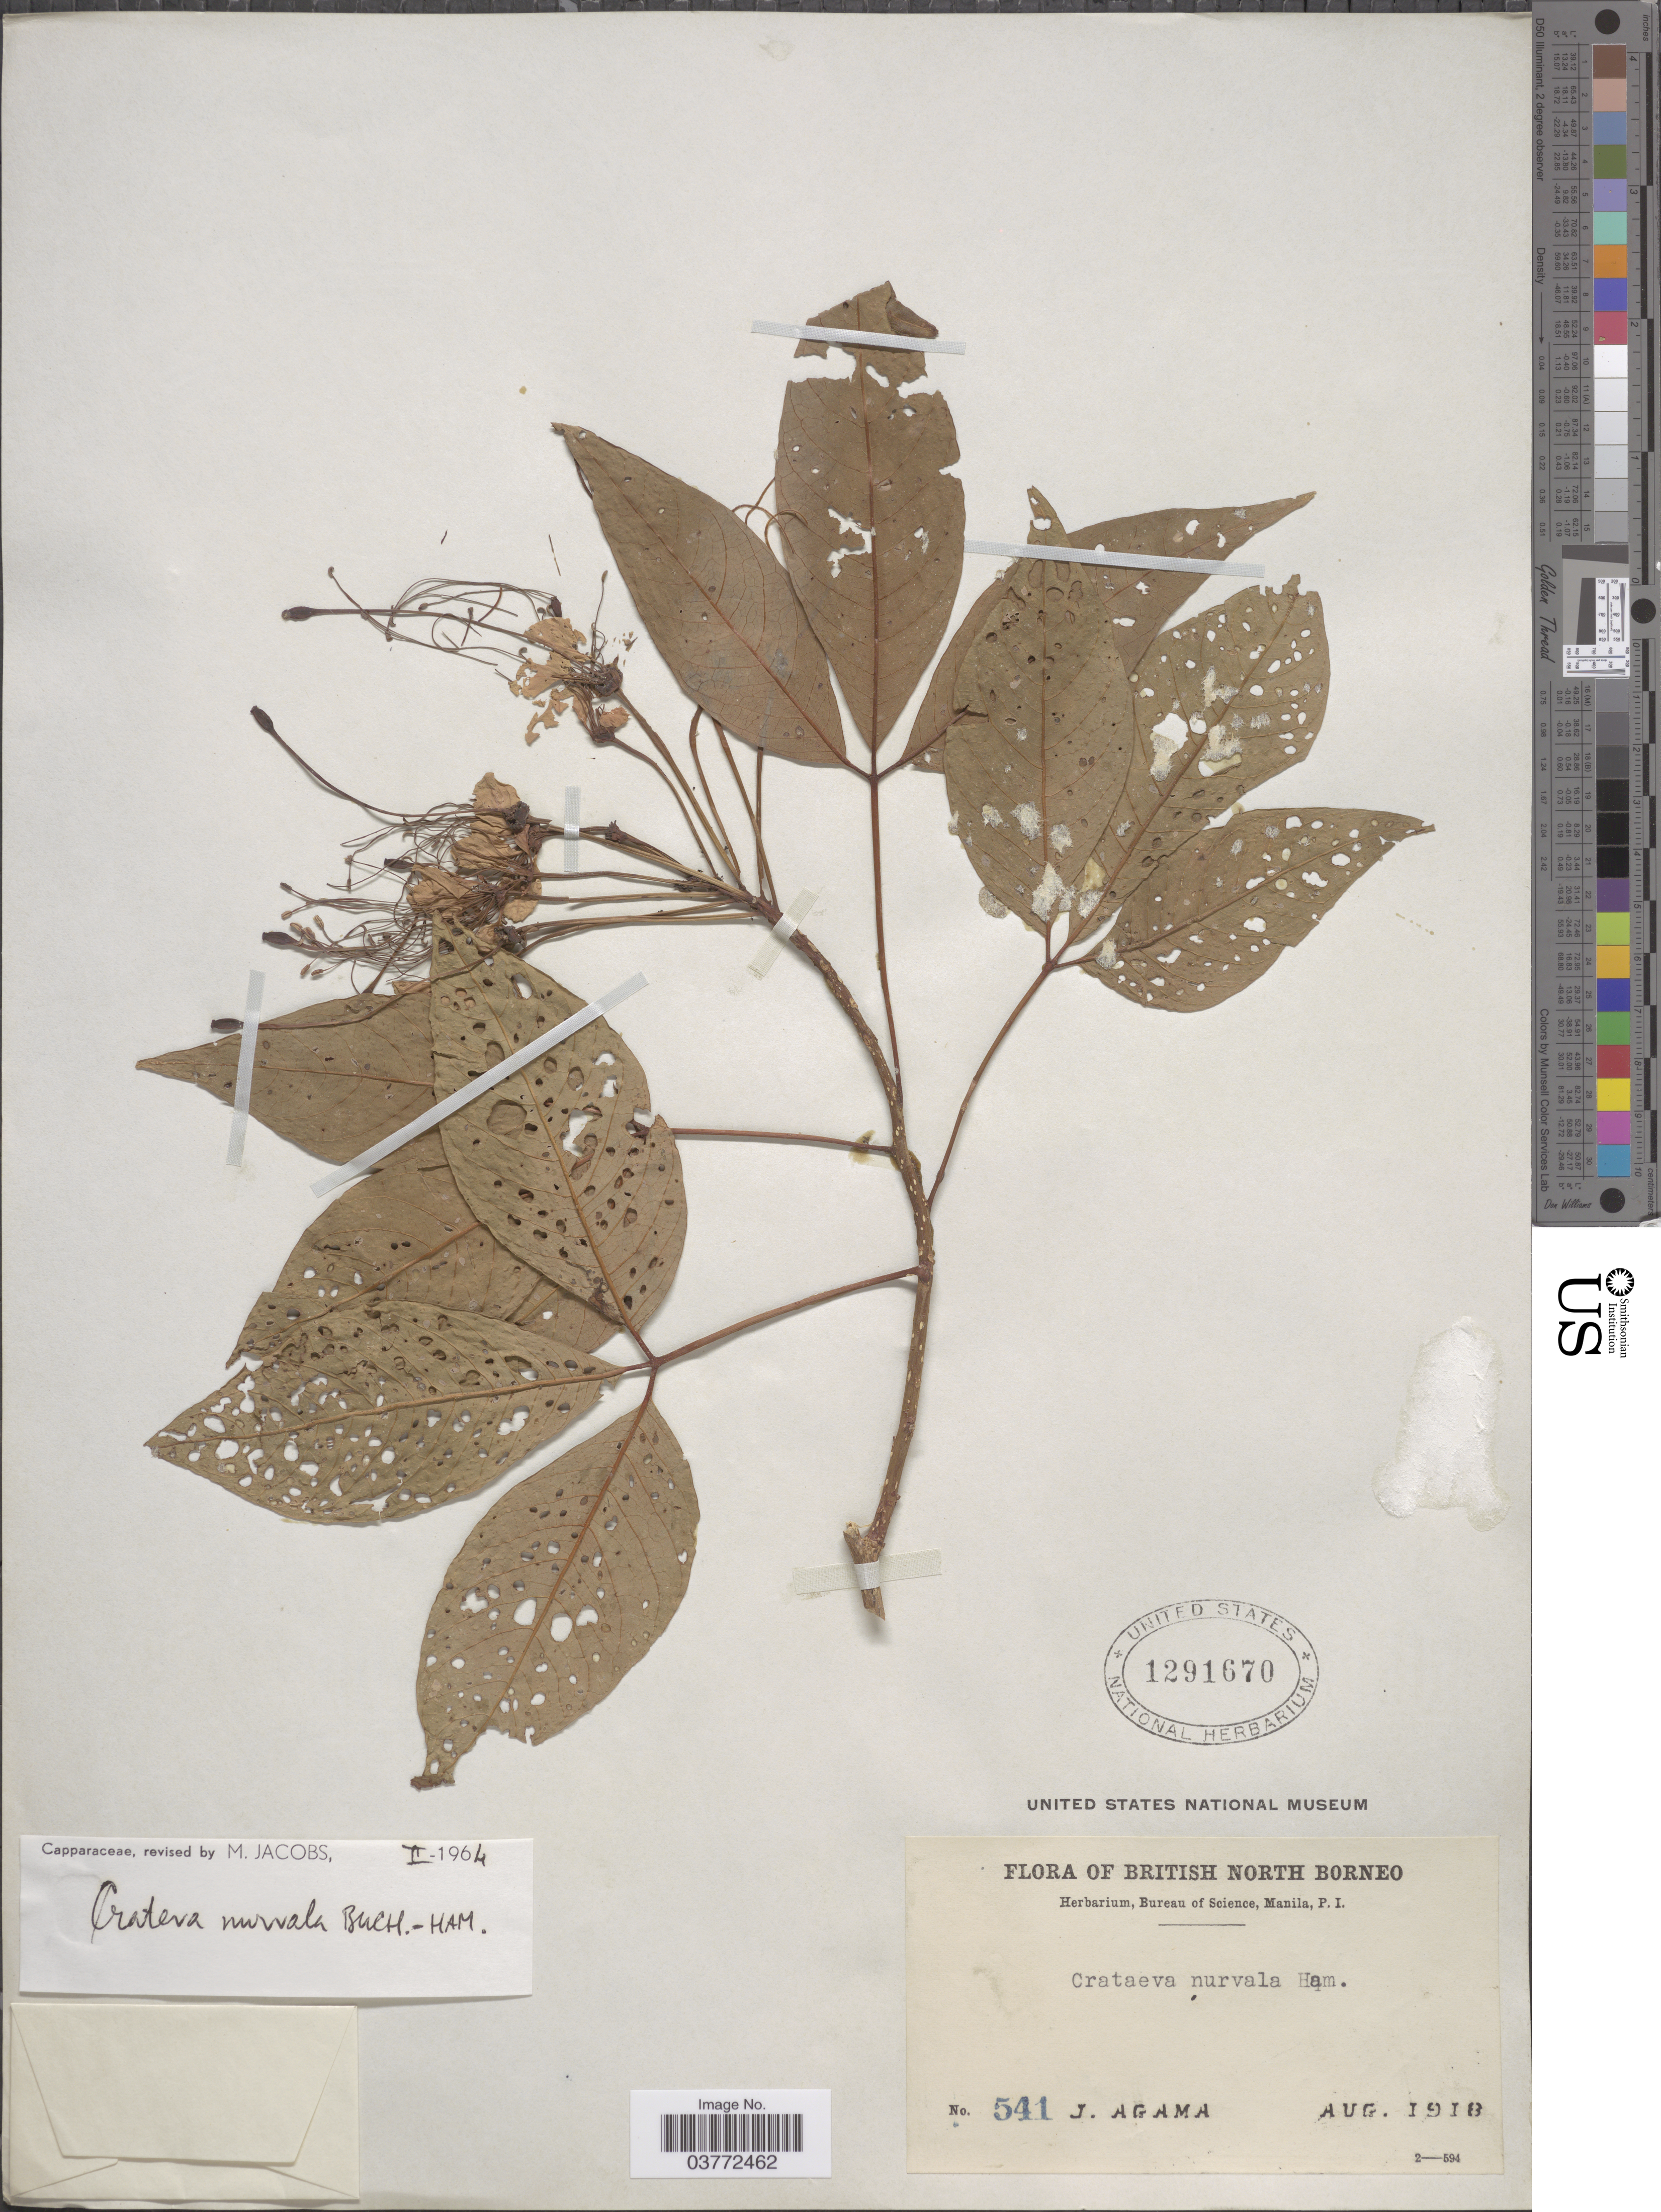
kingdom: Plantae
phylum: Tracheophyta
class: Magnoliopsida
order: Brassicales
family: Capparaceae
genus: Crateva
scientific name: Crateva nurvala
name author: Buch.-Ham.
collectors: J. Agama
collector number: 541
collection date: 1918-08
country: Malaysia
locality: British North Borneo.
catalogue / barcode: US 1291670